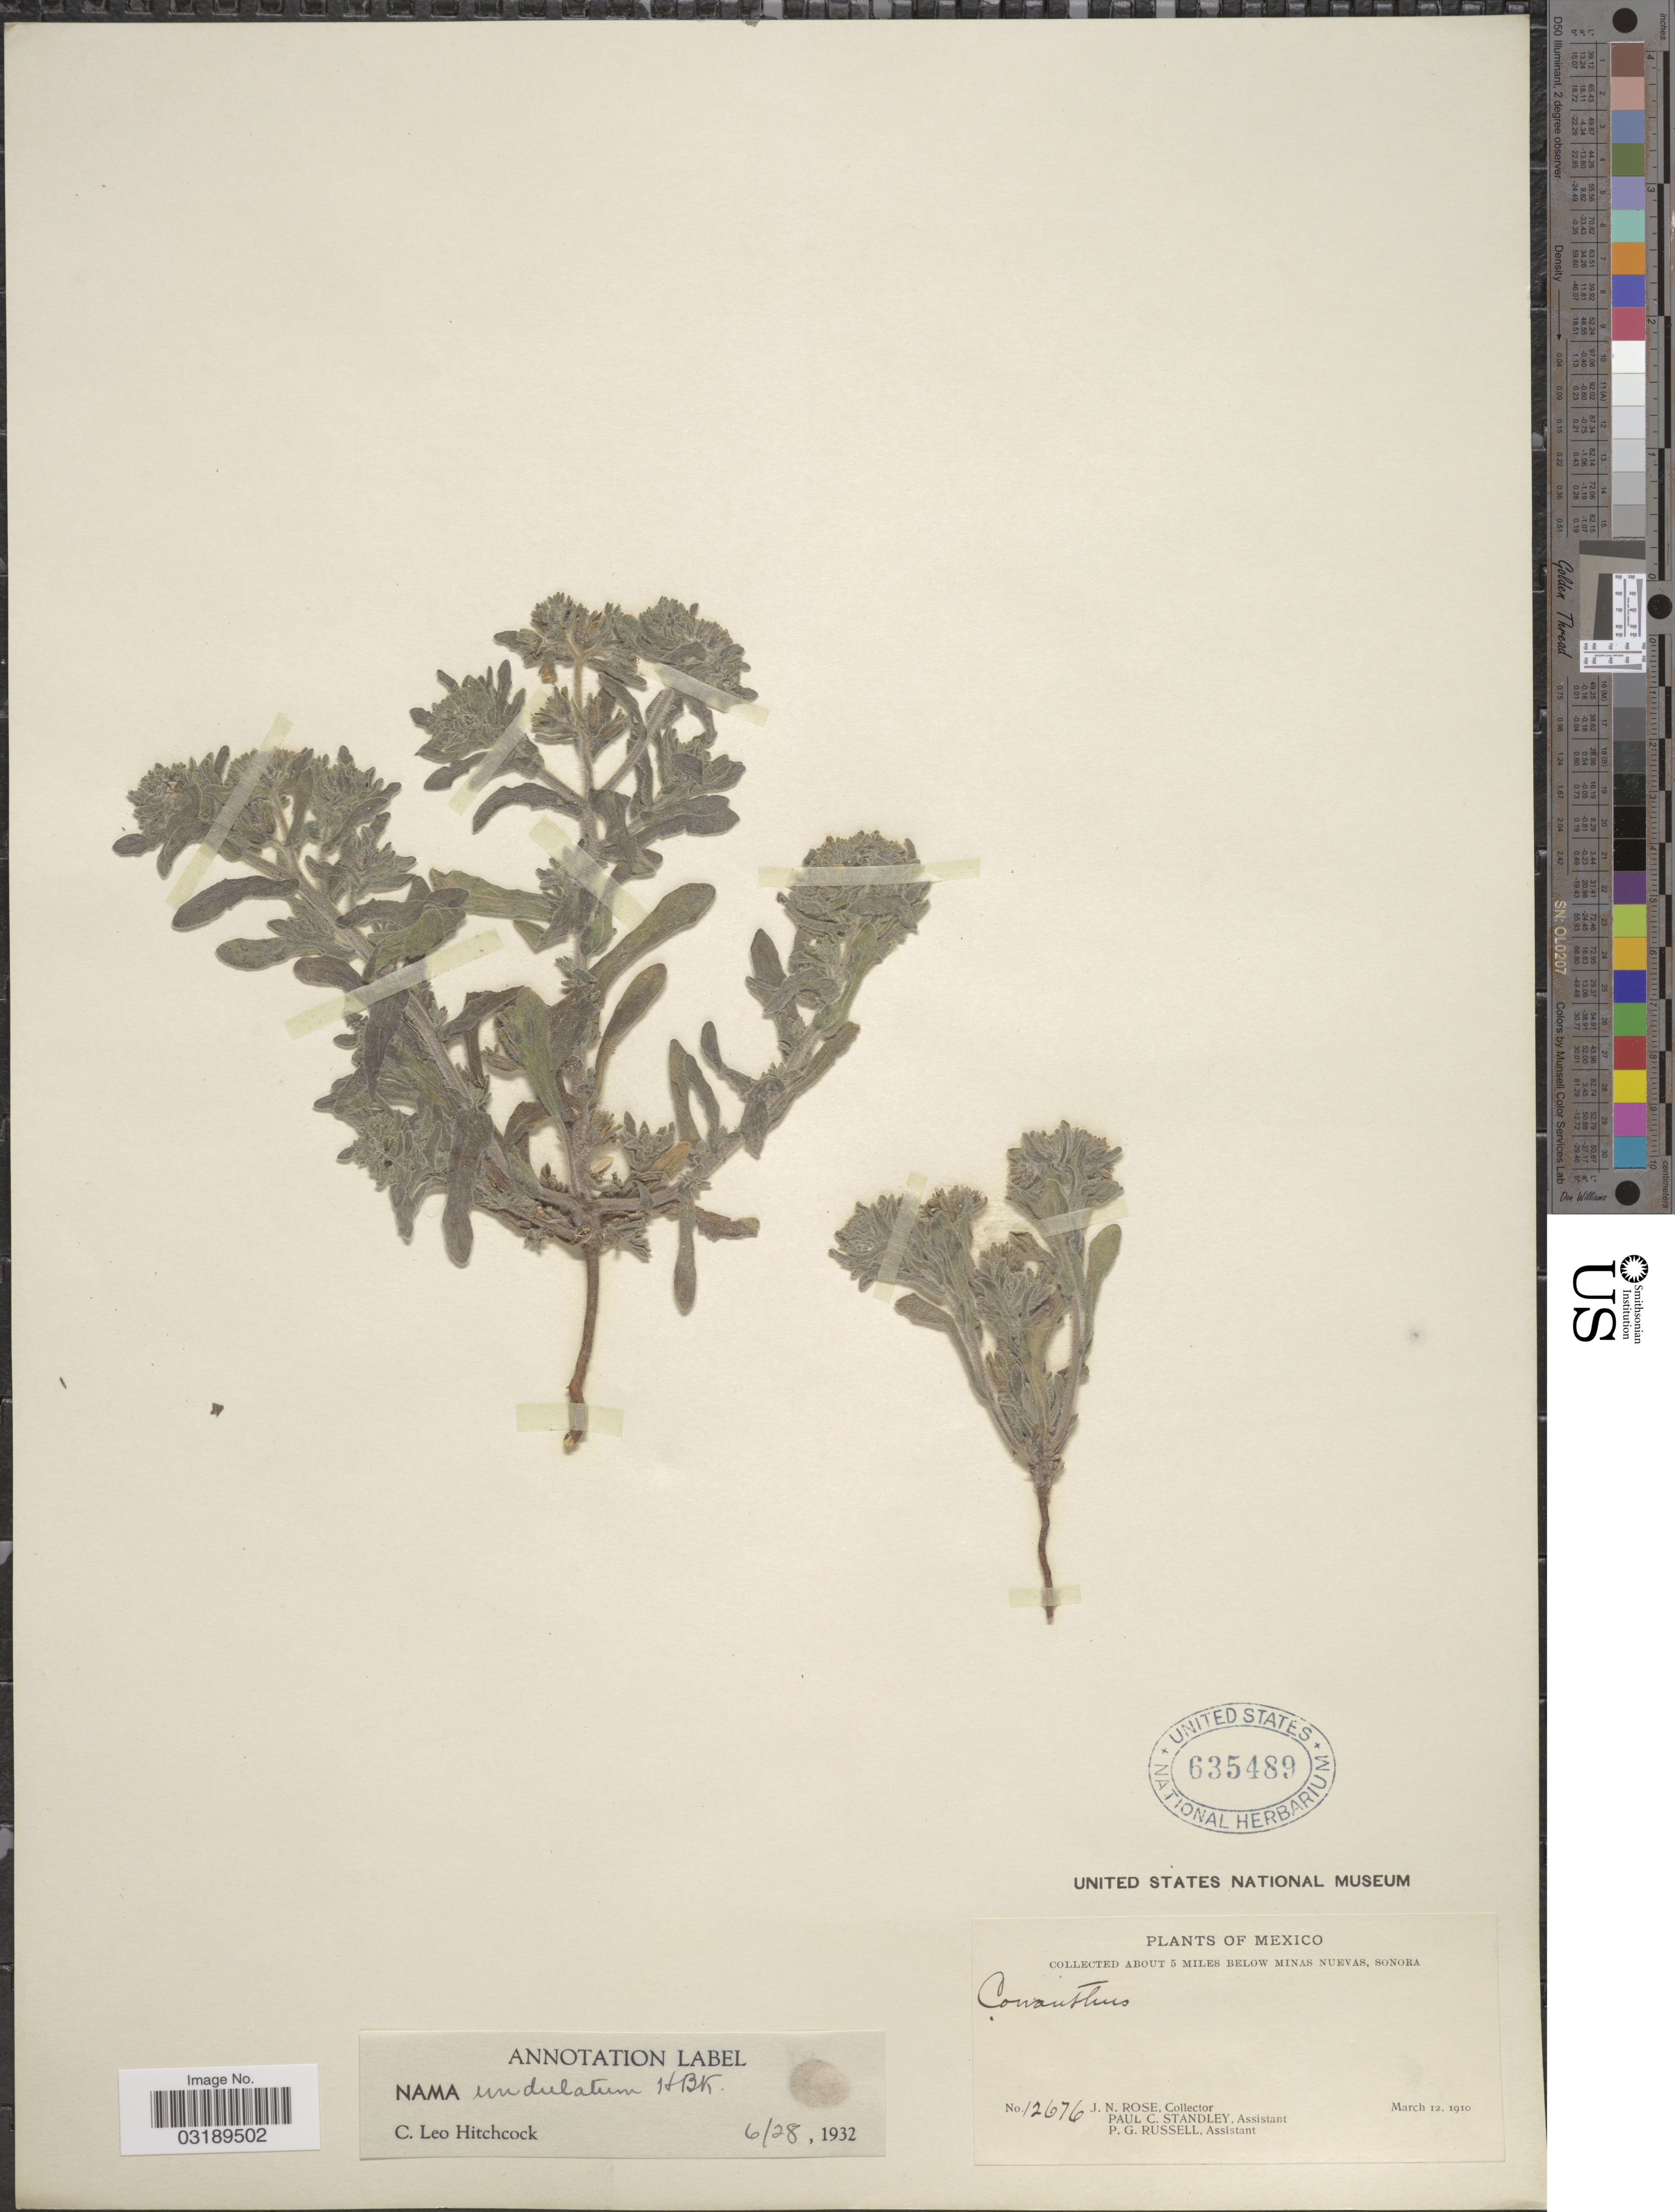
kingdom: Plantae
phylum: Tracheophyta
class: Magnoliopsida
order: Boraginales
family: Namaceae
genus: Nama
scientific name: Nama undulatum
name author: Kunth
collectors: J. N. Rose, P. C. Standley & P. G. Russell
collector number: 12676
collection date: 1910-03-12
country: Mexico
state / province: Sinaloa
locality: About 5 miles below Minas Nuevas.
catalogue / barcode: US 635489